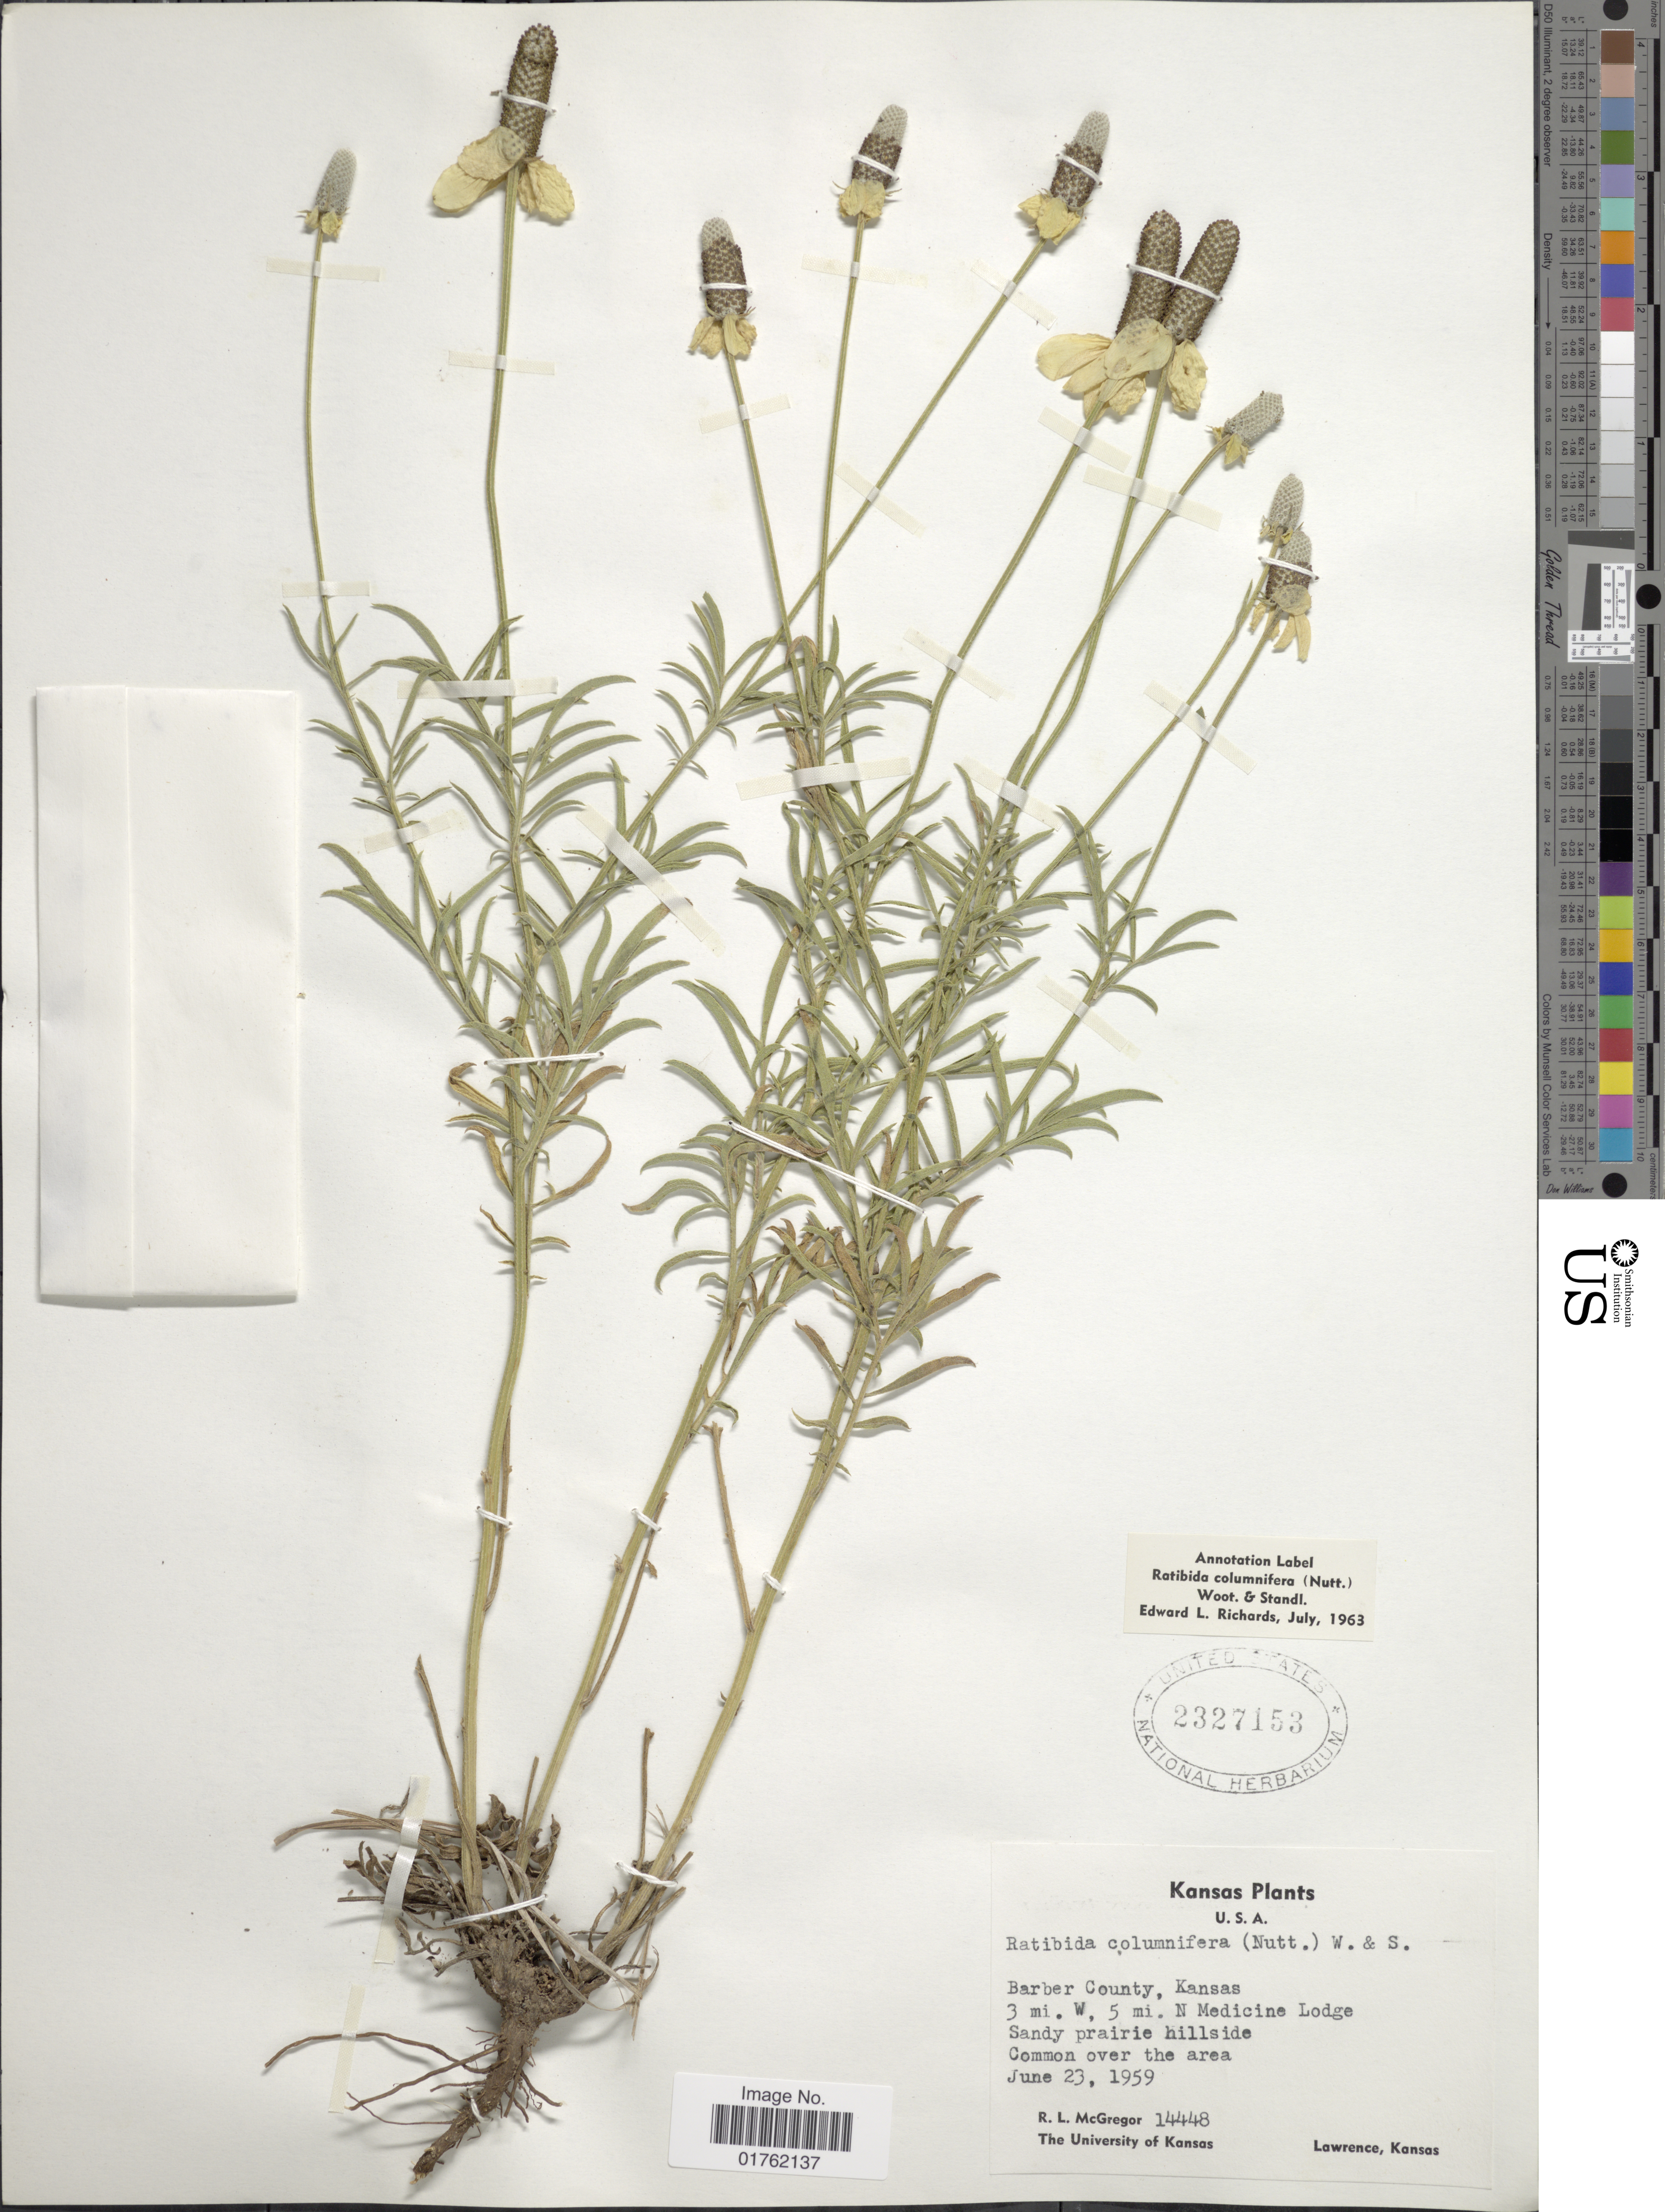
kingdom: Plantae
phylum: Tracheophyta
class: Magnoliopsida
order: Asterales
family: Asteraceae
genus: Ratibida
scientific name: Ratibida columnaris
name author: (Pursh) D. Don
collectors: R. McGregor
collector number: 14448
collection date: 1959-06-23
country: United States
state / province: Kansas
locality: Barber County, Kansas, 3 mi W, 5 mi N Medicine Lodge, Sandy prairie hillside, Common over the area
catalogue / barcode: US 2327153